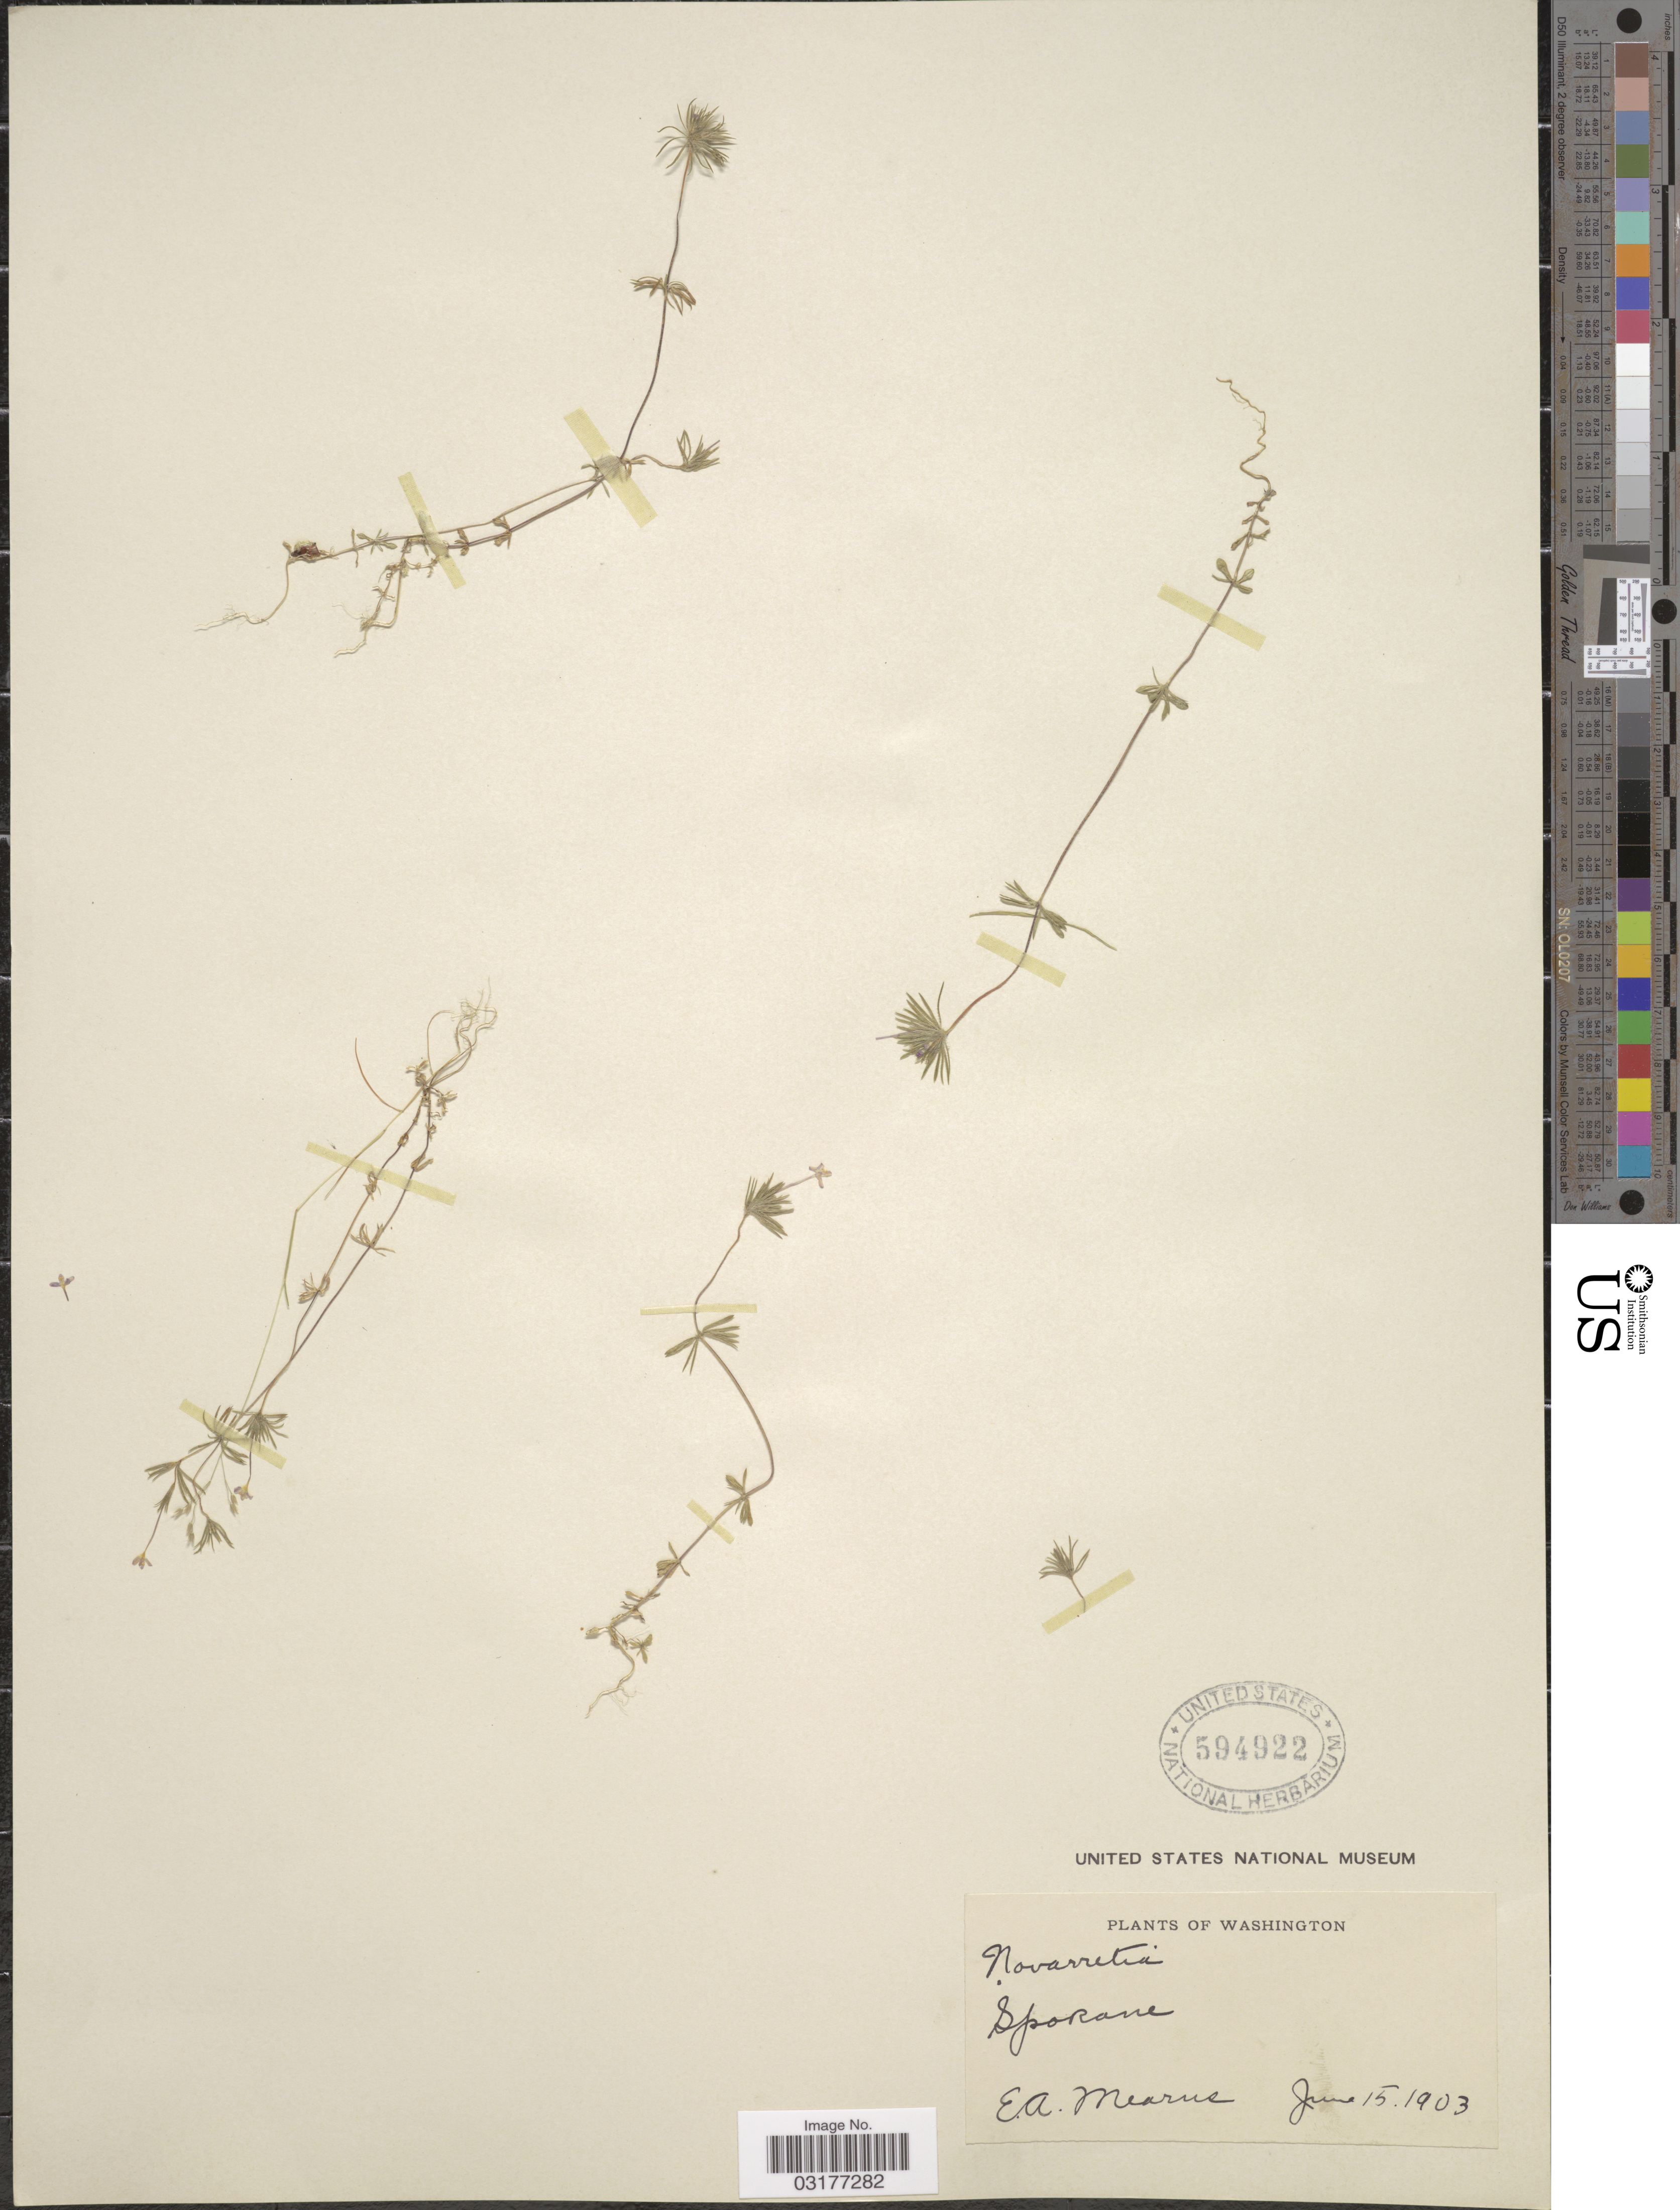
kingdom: Plantae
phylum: Tracheophyta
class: Magnoliopsida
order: Ericales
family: Polemoniaceae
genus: Leptosiphon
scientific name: Leptosiphon bicolor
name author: Nutt.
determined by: Strong, Mark T., (BOT), Smithsonian Institution - National Museum of Natural History (UNITED STATES)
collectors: E. A. Mearns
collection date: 1903-06-15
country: United States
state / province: Washington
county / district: Spokane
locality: Spokane.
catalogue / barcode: US 594922